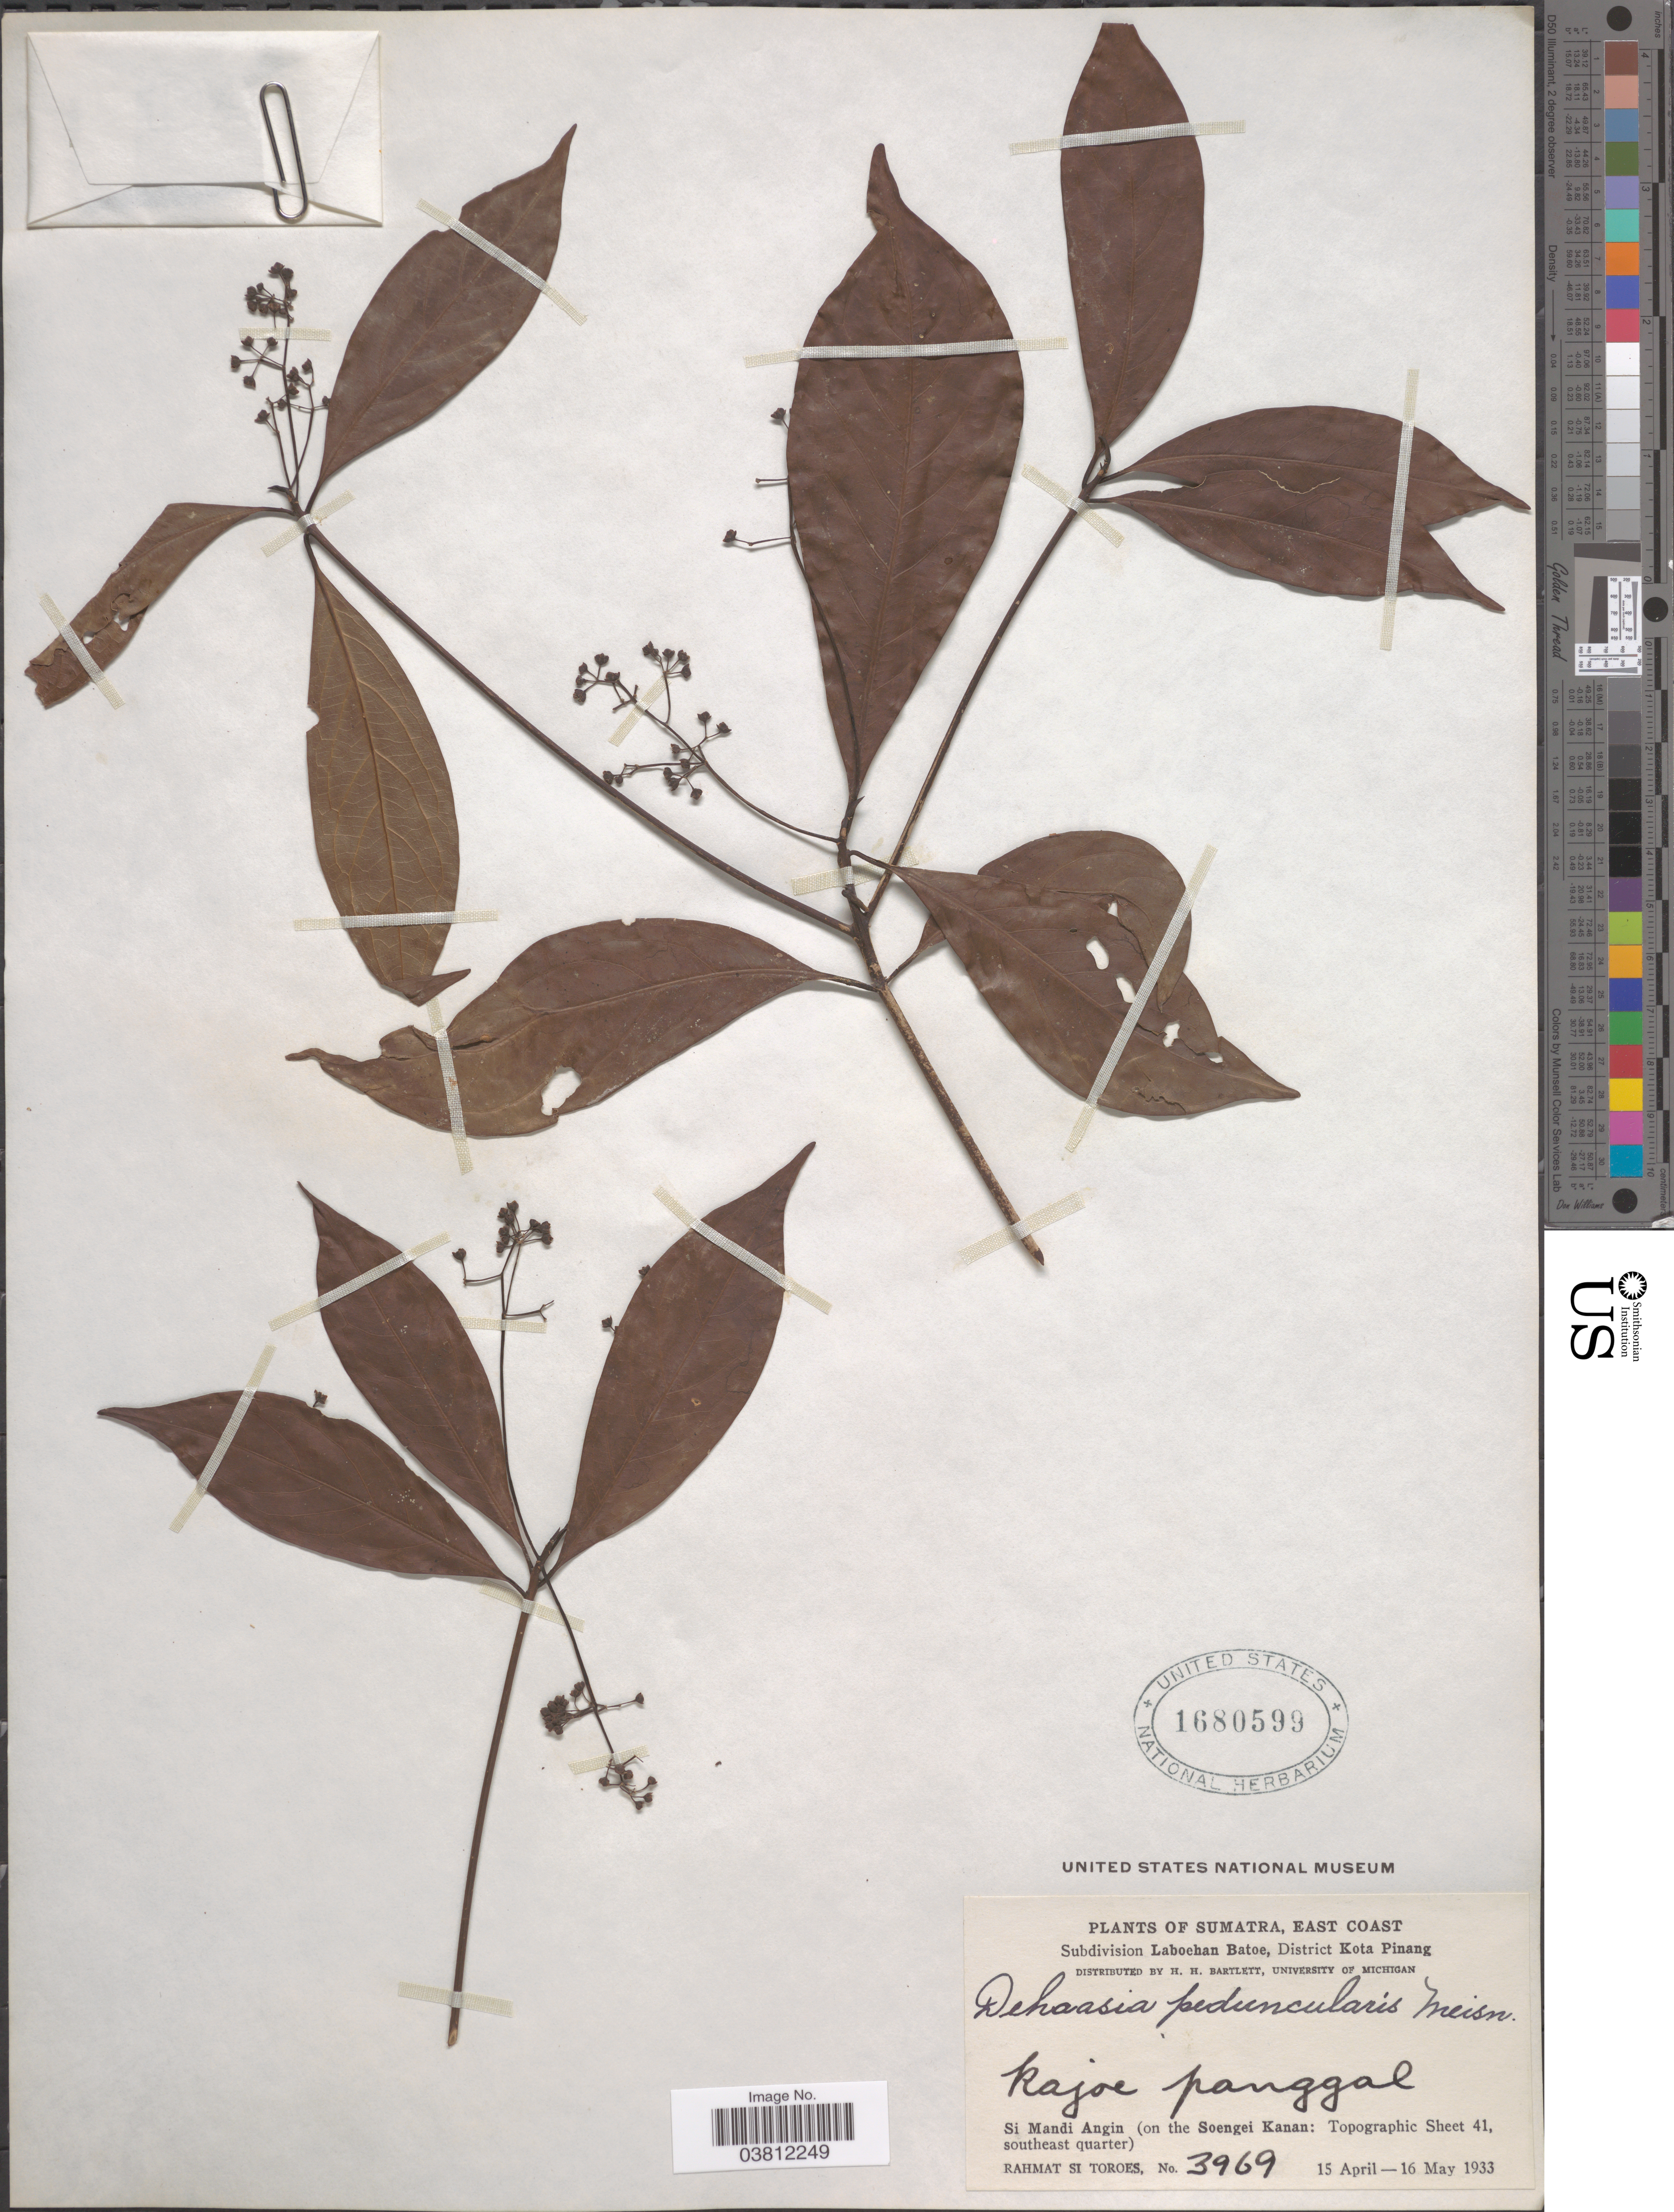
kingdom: Plantae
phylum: Tracheophyta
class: Magnoliopsida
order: Laurales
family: Lauraceae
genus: Dehaasia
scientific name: Dehaasia peduncularis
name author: Meisn.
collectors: Rahmat Si Boeea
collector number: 3969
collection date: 1933-04-15/1933-05-16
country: Indonesia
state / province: Sumatra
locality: East Coast. Subdivision Laboehan Batoe, District Kota Pinang. Si Mandi Angin (on the Soengei Kanan: Topographic Sheet 41, southeast quarter).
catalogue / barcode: US 1680599